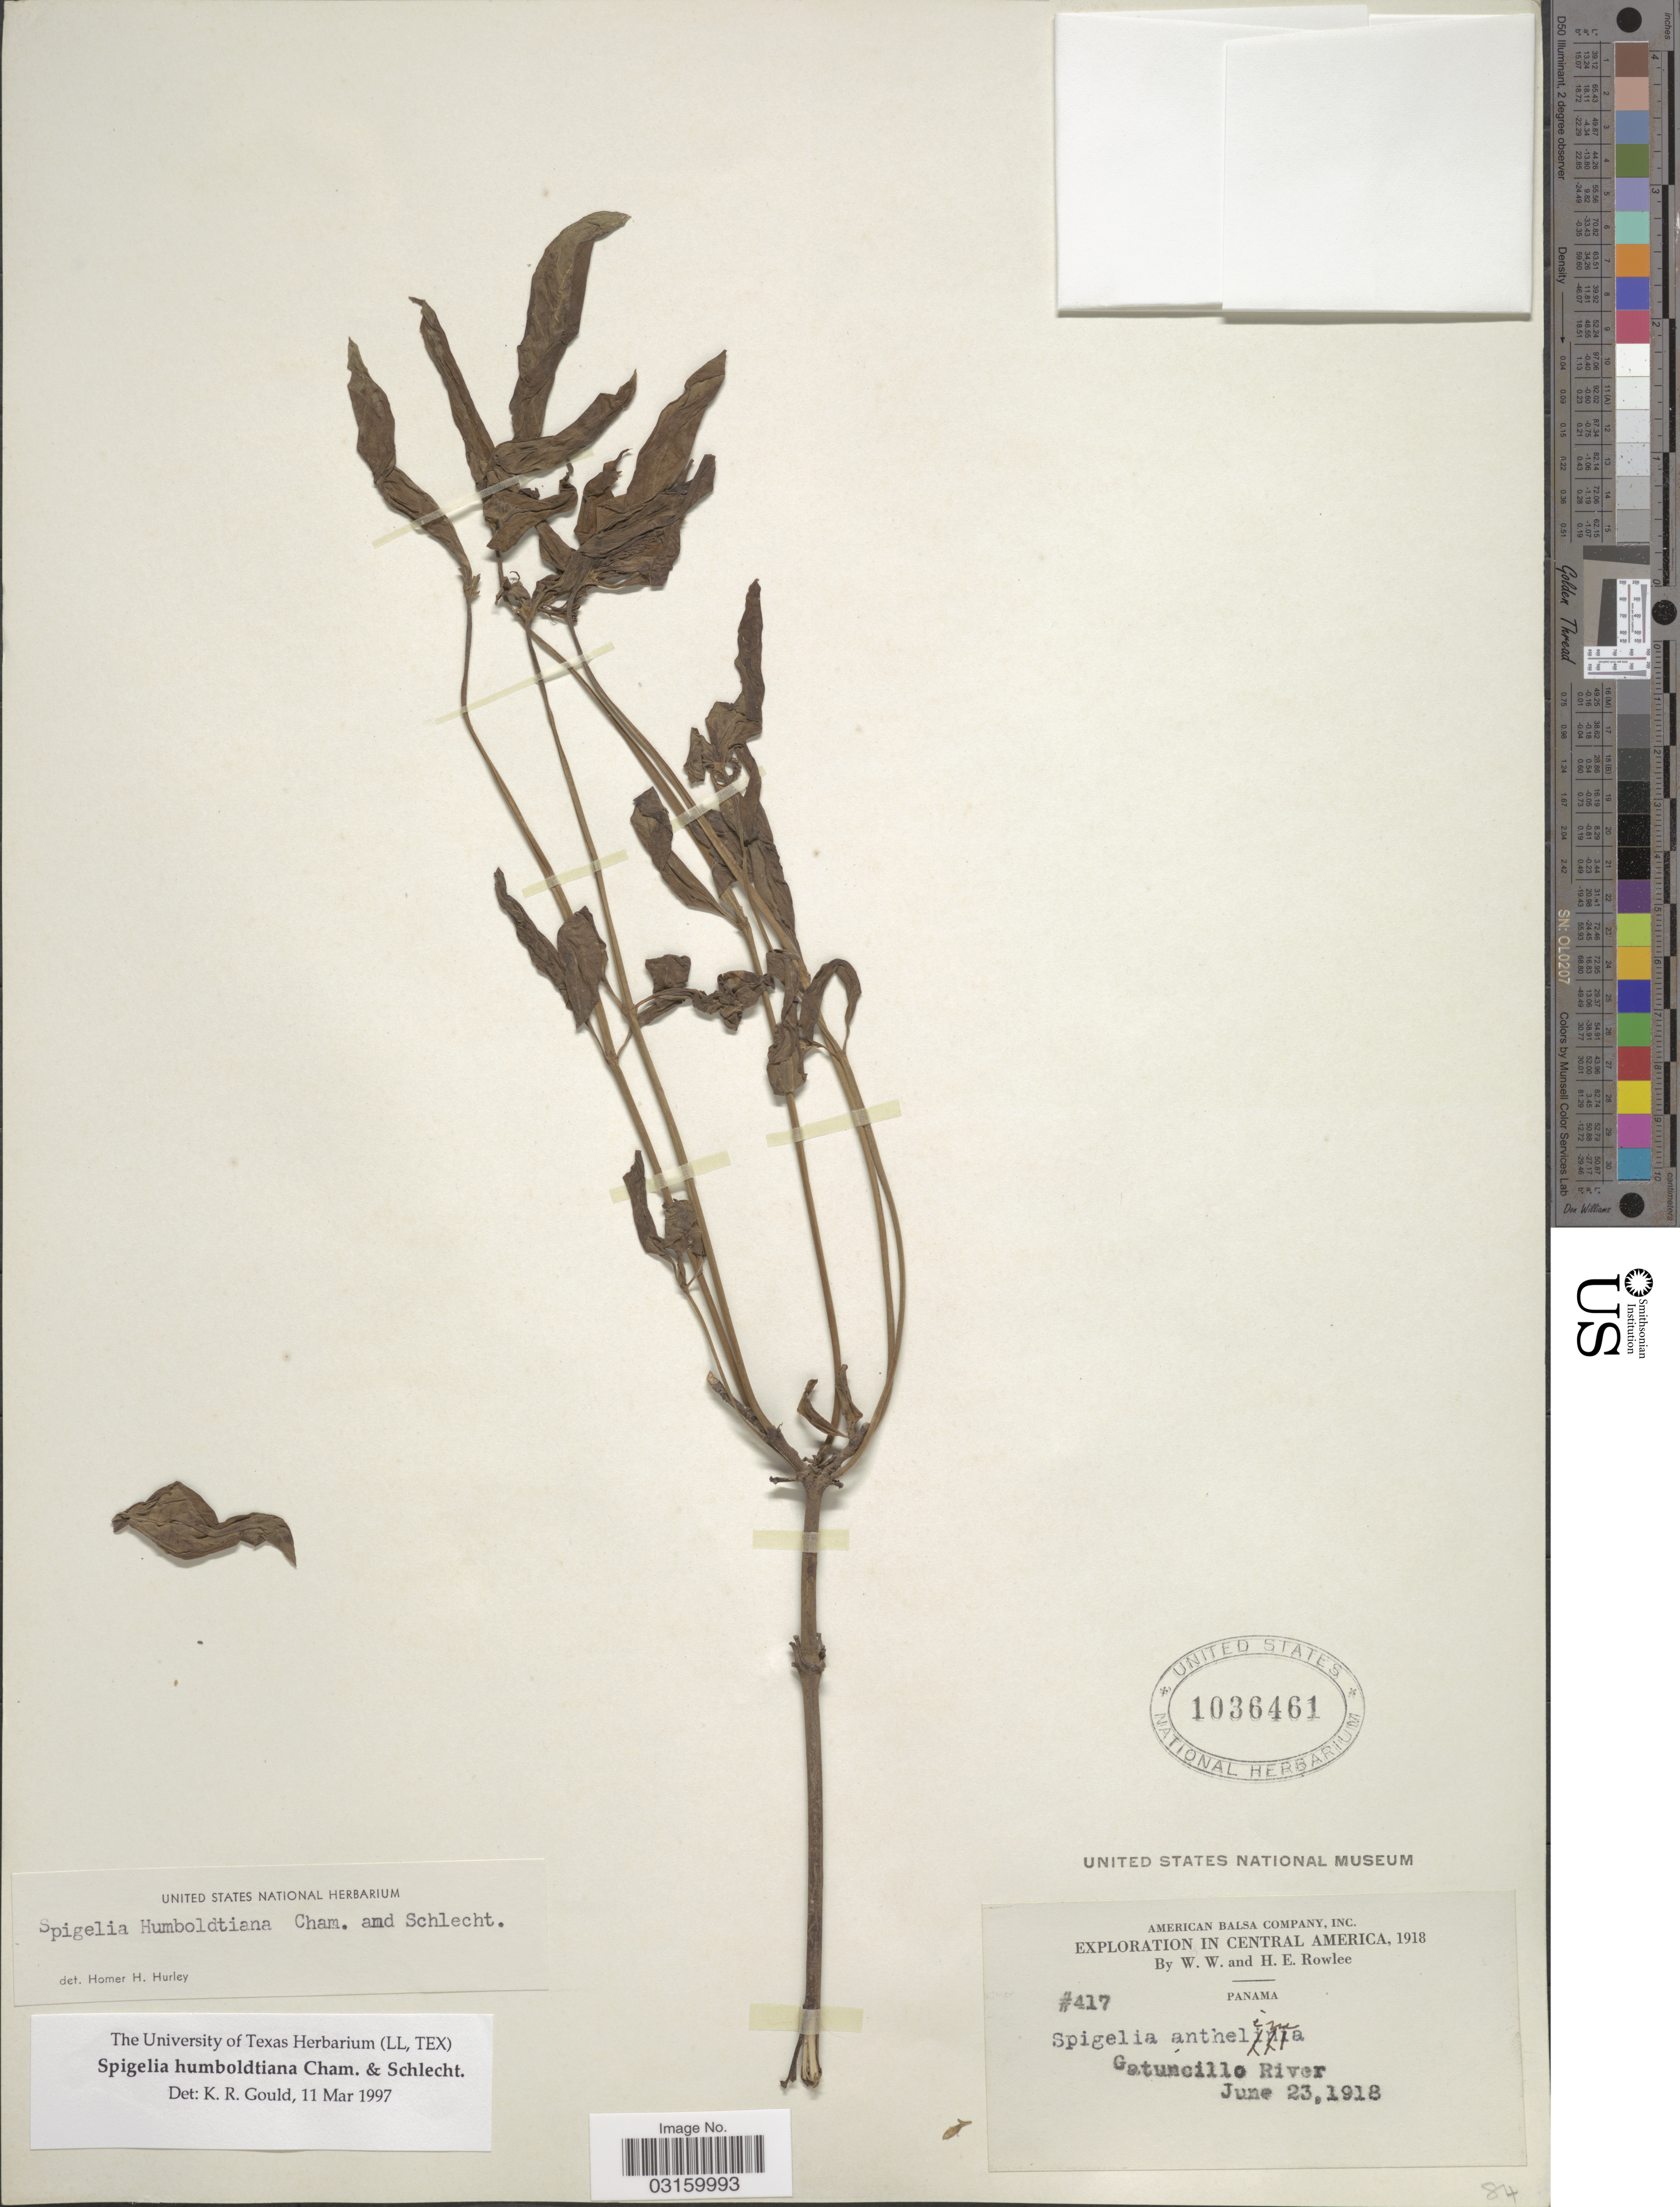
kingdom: Plantae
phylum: Tracheophyta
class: Magnoliopsida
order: Gentianales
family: Loganiaceae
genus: Spigelia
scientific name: Spigelia humboldtiana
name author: Cham. & Schltdl.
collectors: W. W. Rowlee & H. E. Rowlee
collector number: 417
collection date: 1918-06-23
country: Panama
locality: Gatuncillo River.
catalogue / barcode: US 1036461